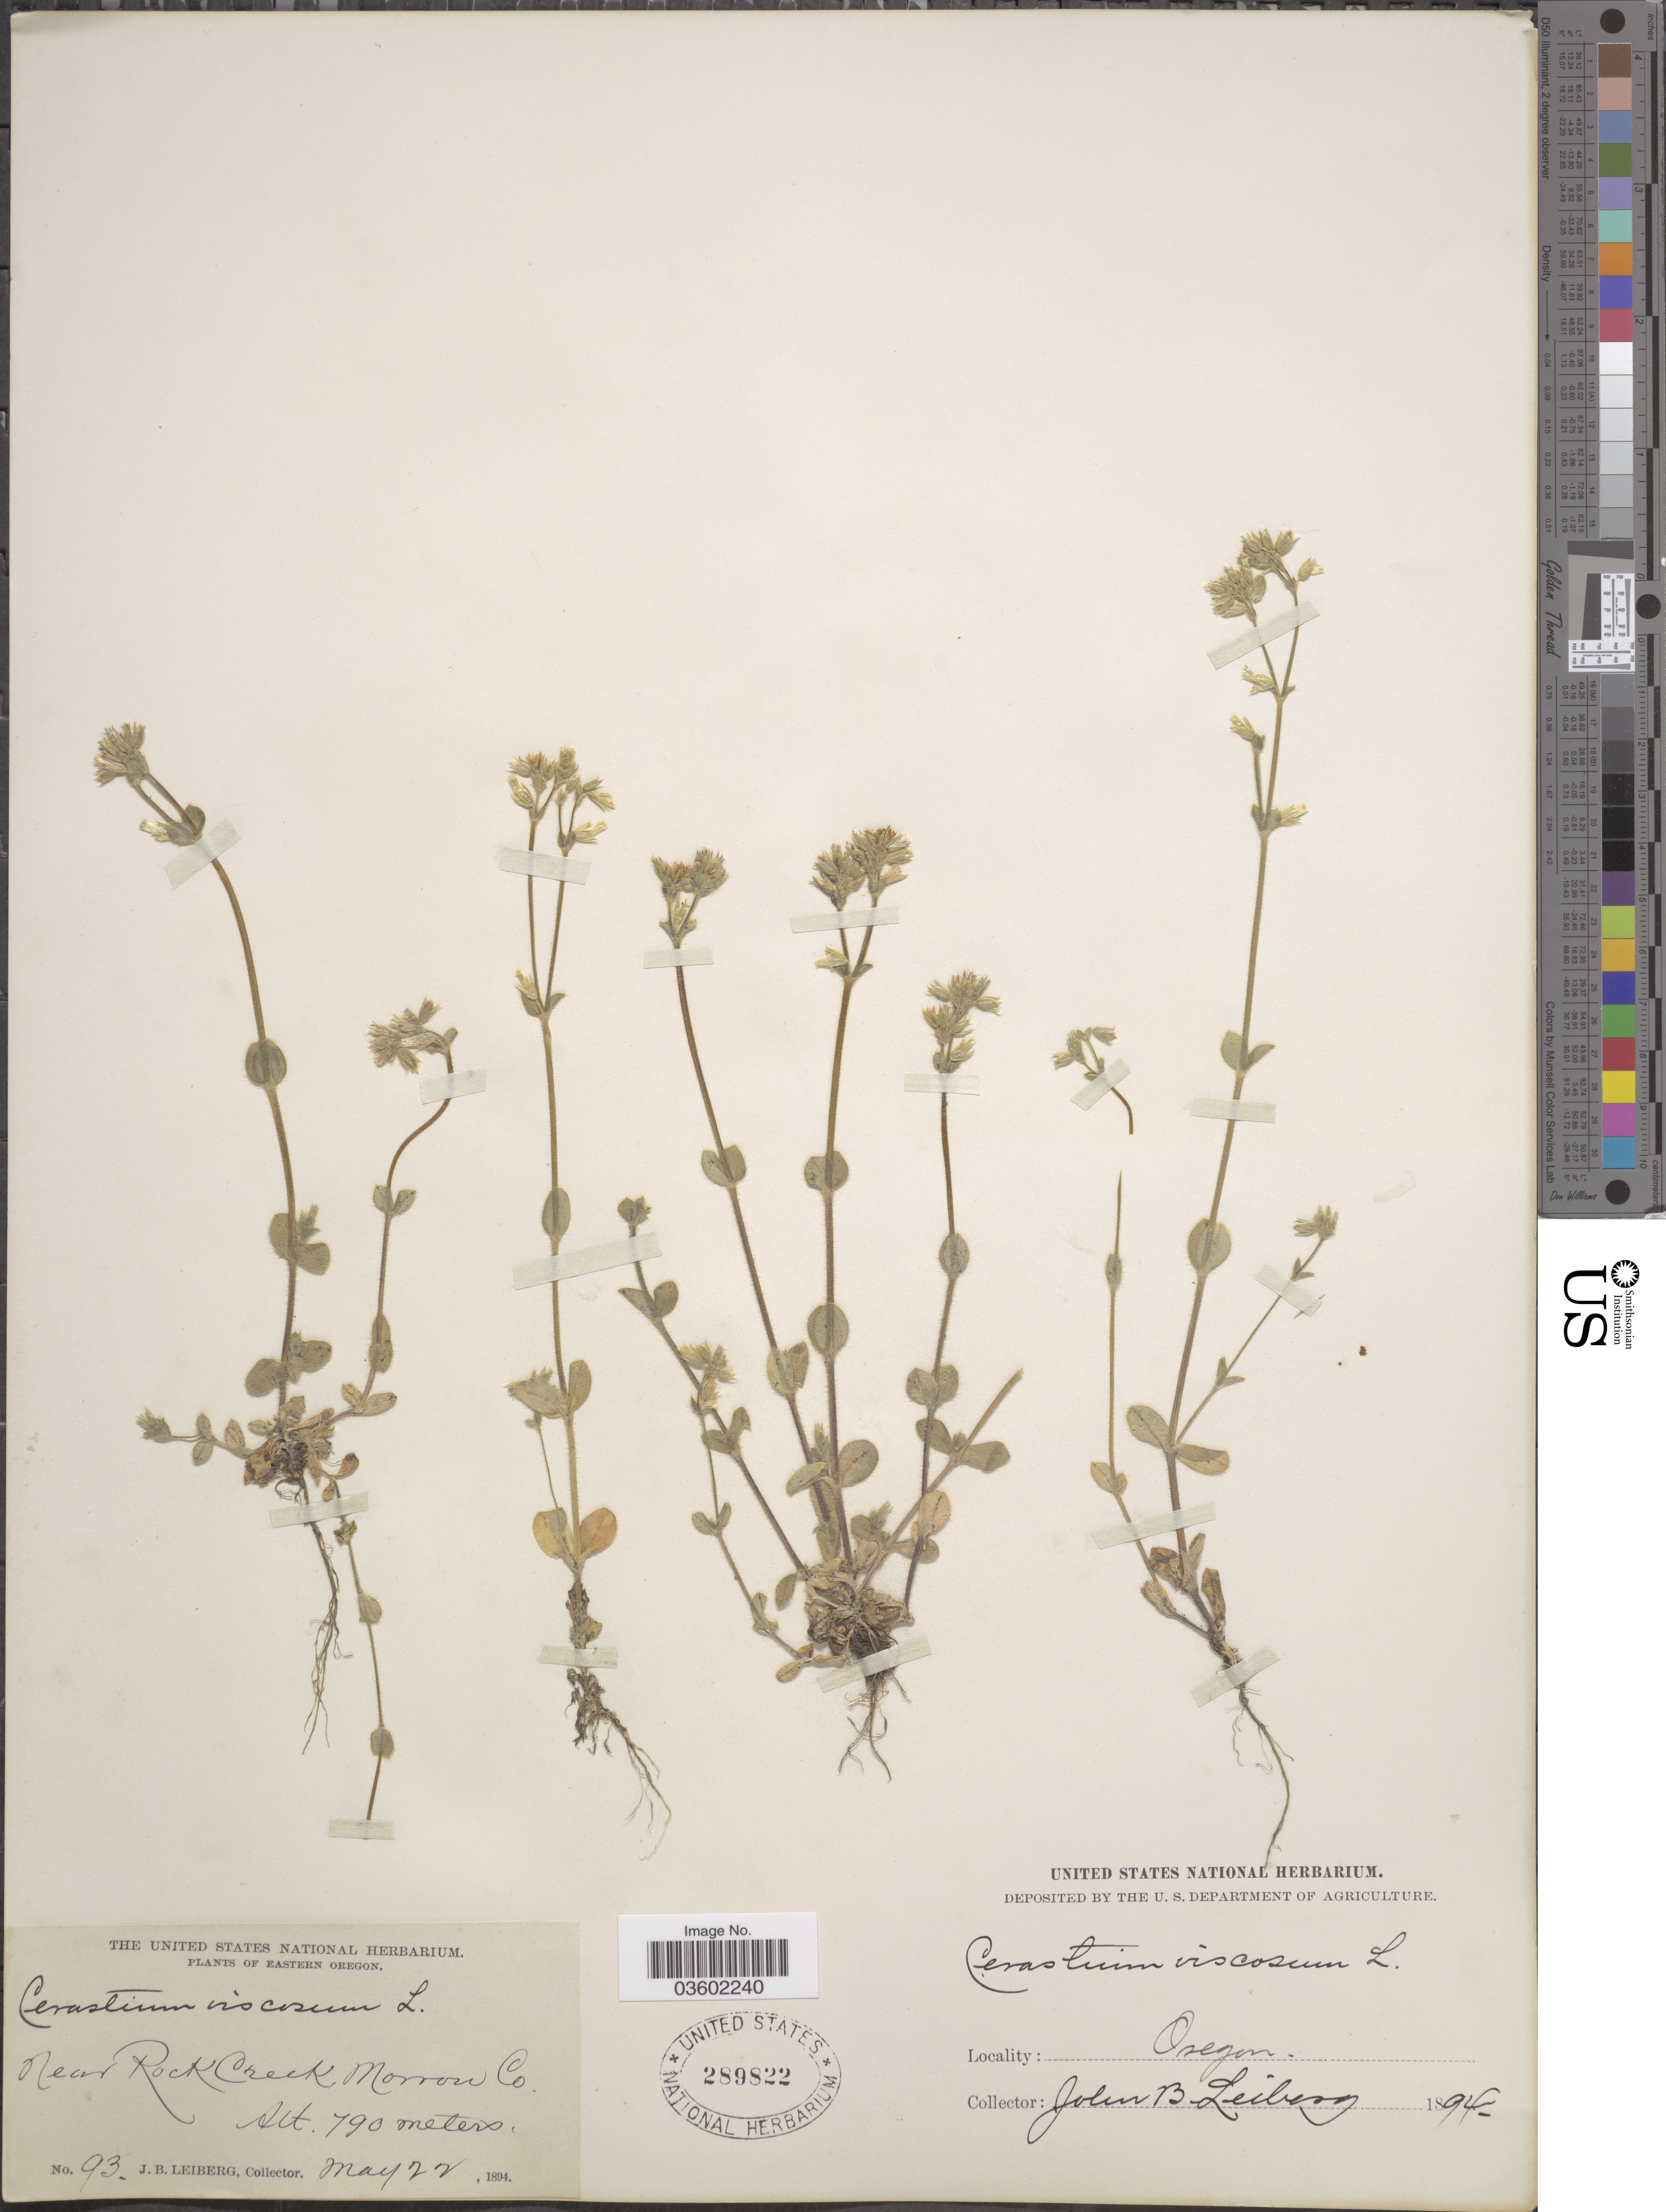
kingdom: Plantae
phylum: Tracheophyta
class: Magnoliopsida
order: Caryophyllales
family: Caryophyllaceae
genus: Cerastium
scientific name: Cerastium viscosum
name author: L.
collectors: J. B. Leiberg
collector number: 93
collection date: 1894-05-22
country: United States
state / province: Oregon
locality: Eastern Oregon. Near Rock Creek, Morron Co.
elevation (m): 790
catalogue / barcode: US 289822